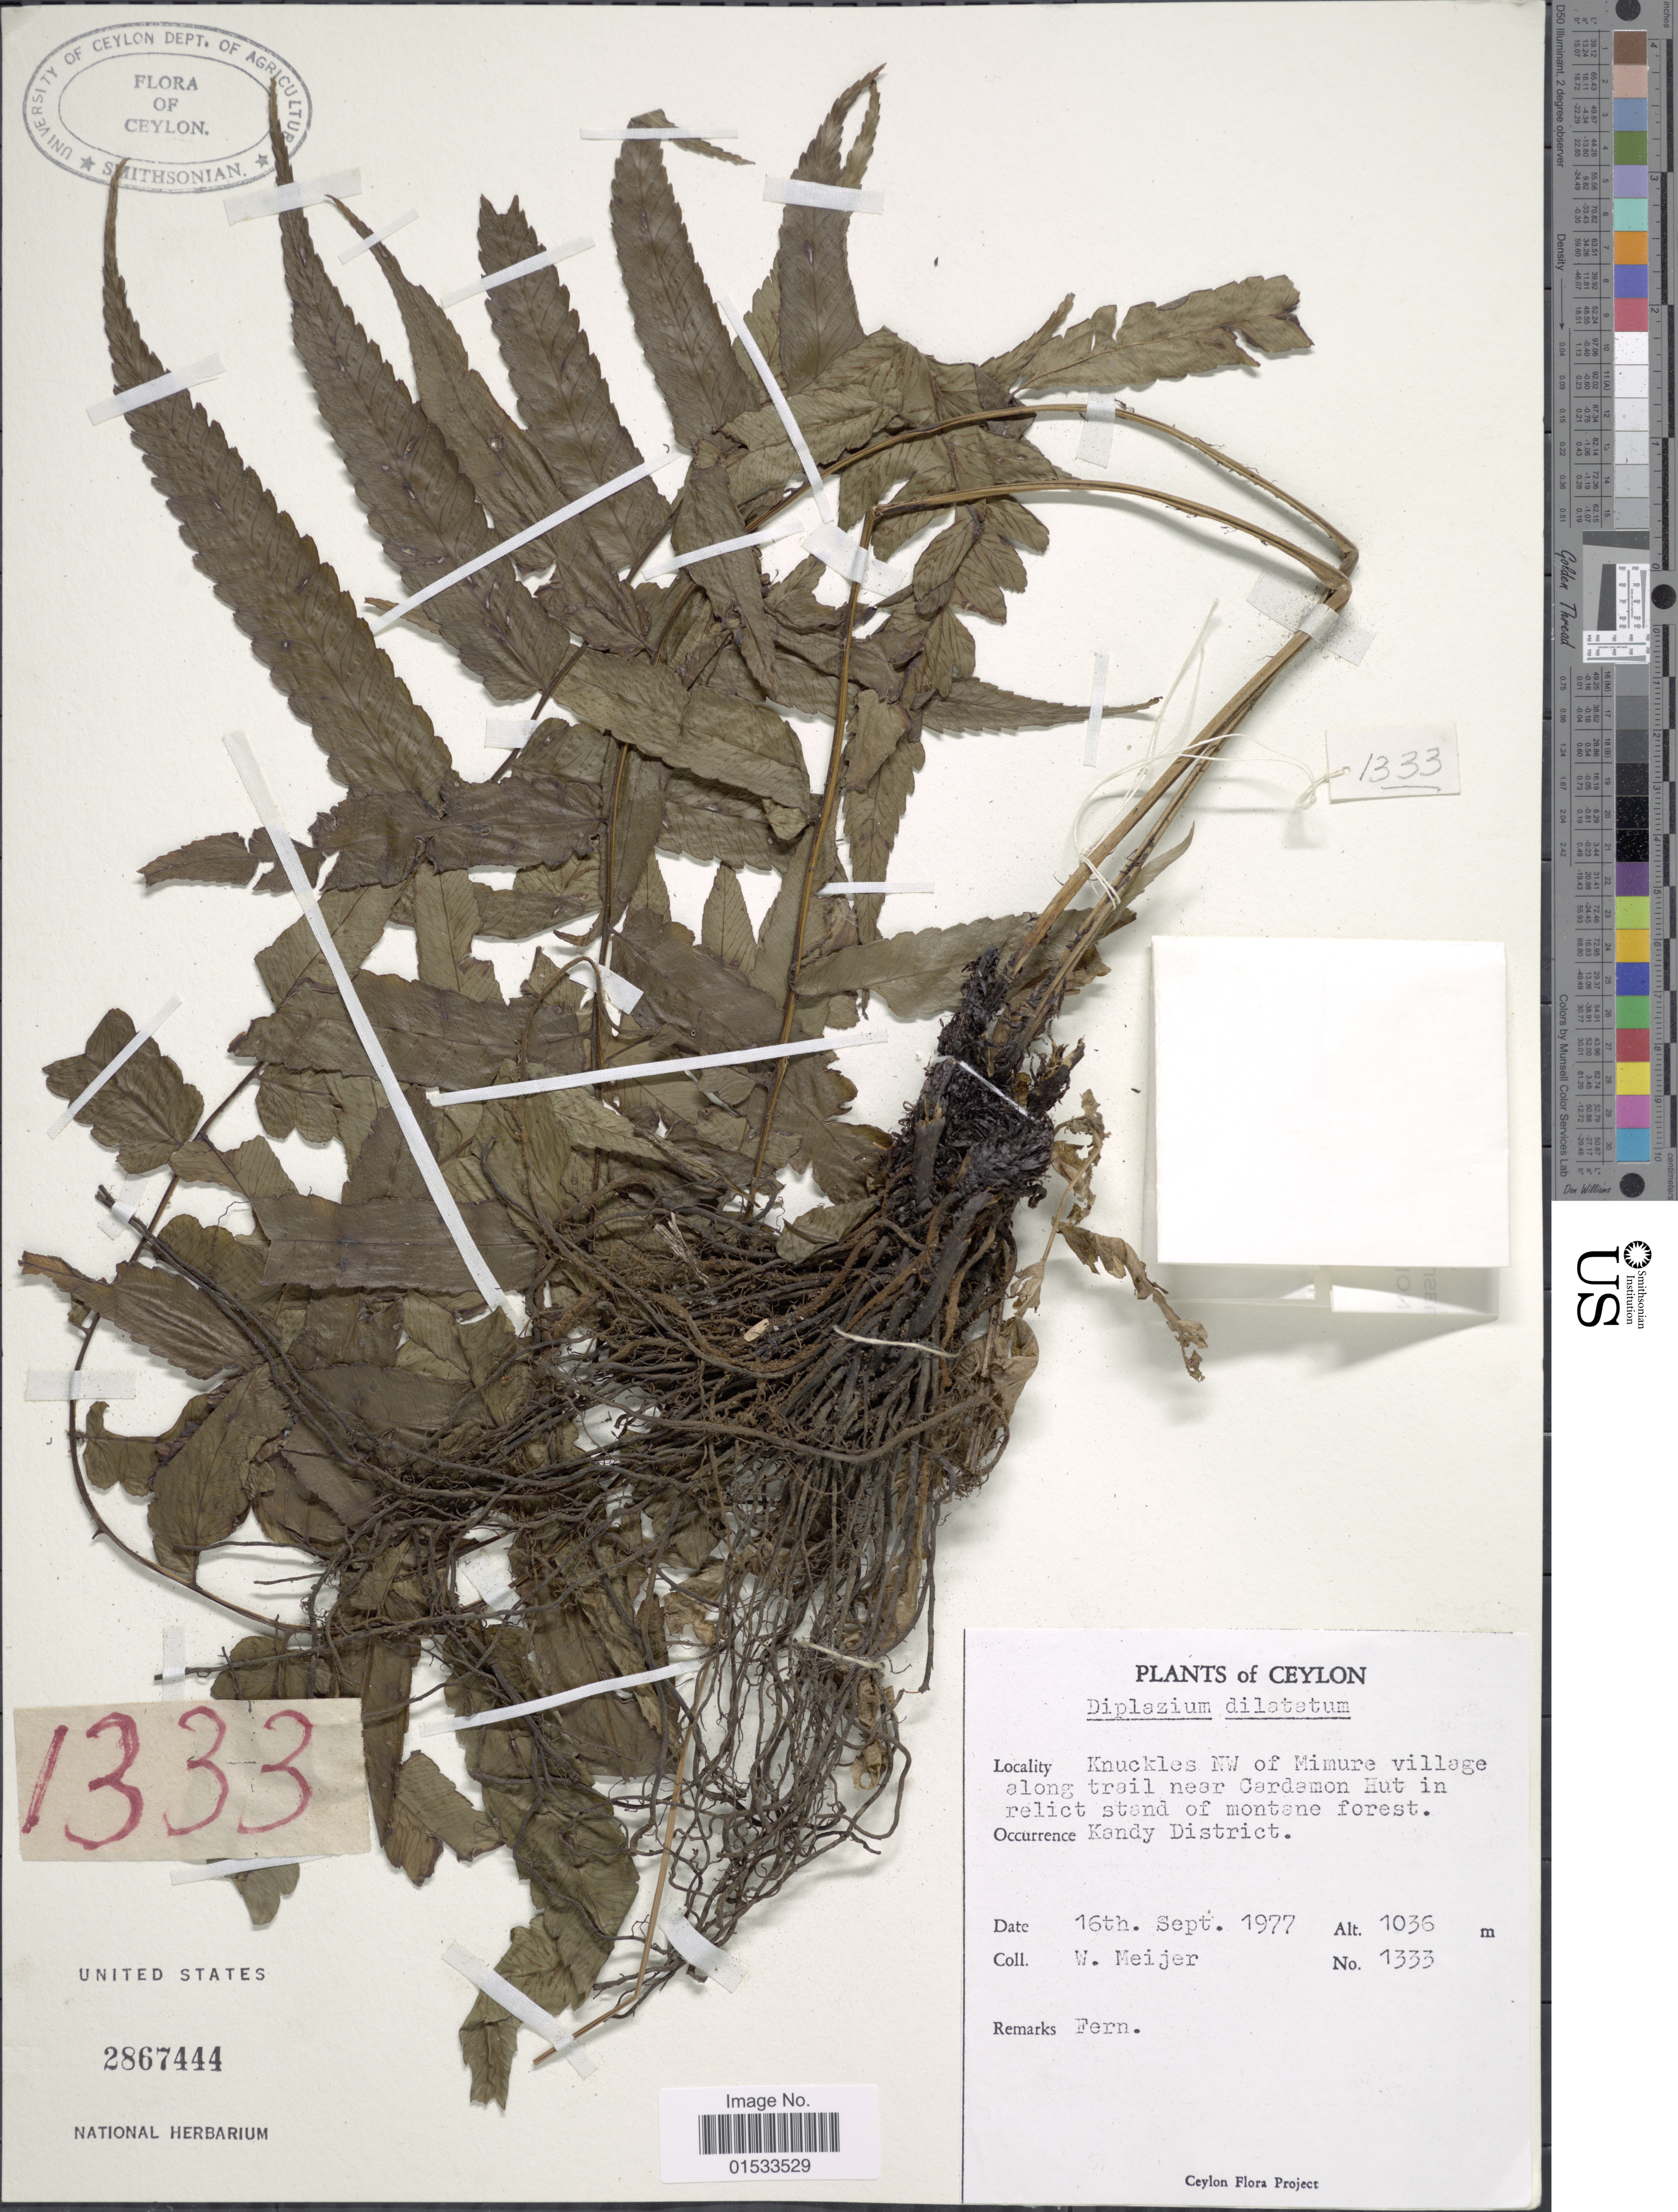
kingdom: Plantae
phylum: Tracheophyta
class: Polypodiopsida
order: Polypodiales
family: Athyriaceae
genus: Diplazium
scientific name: Diplazium dilatatum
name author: Blume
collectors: W. Meijer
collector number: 1333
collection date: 1977-09-16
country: Sri Lanka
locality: Ceylon,, knuckles NW of Mimure viillage along trail near Cardamon Hut in relict stand of montane forest, Kandy District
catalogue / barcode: US 2867444